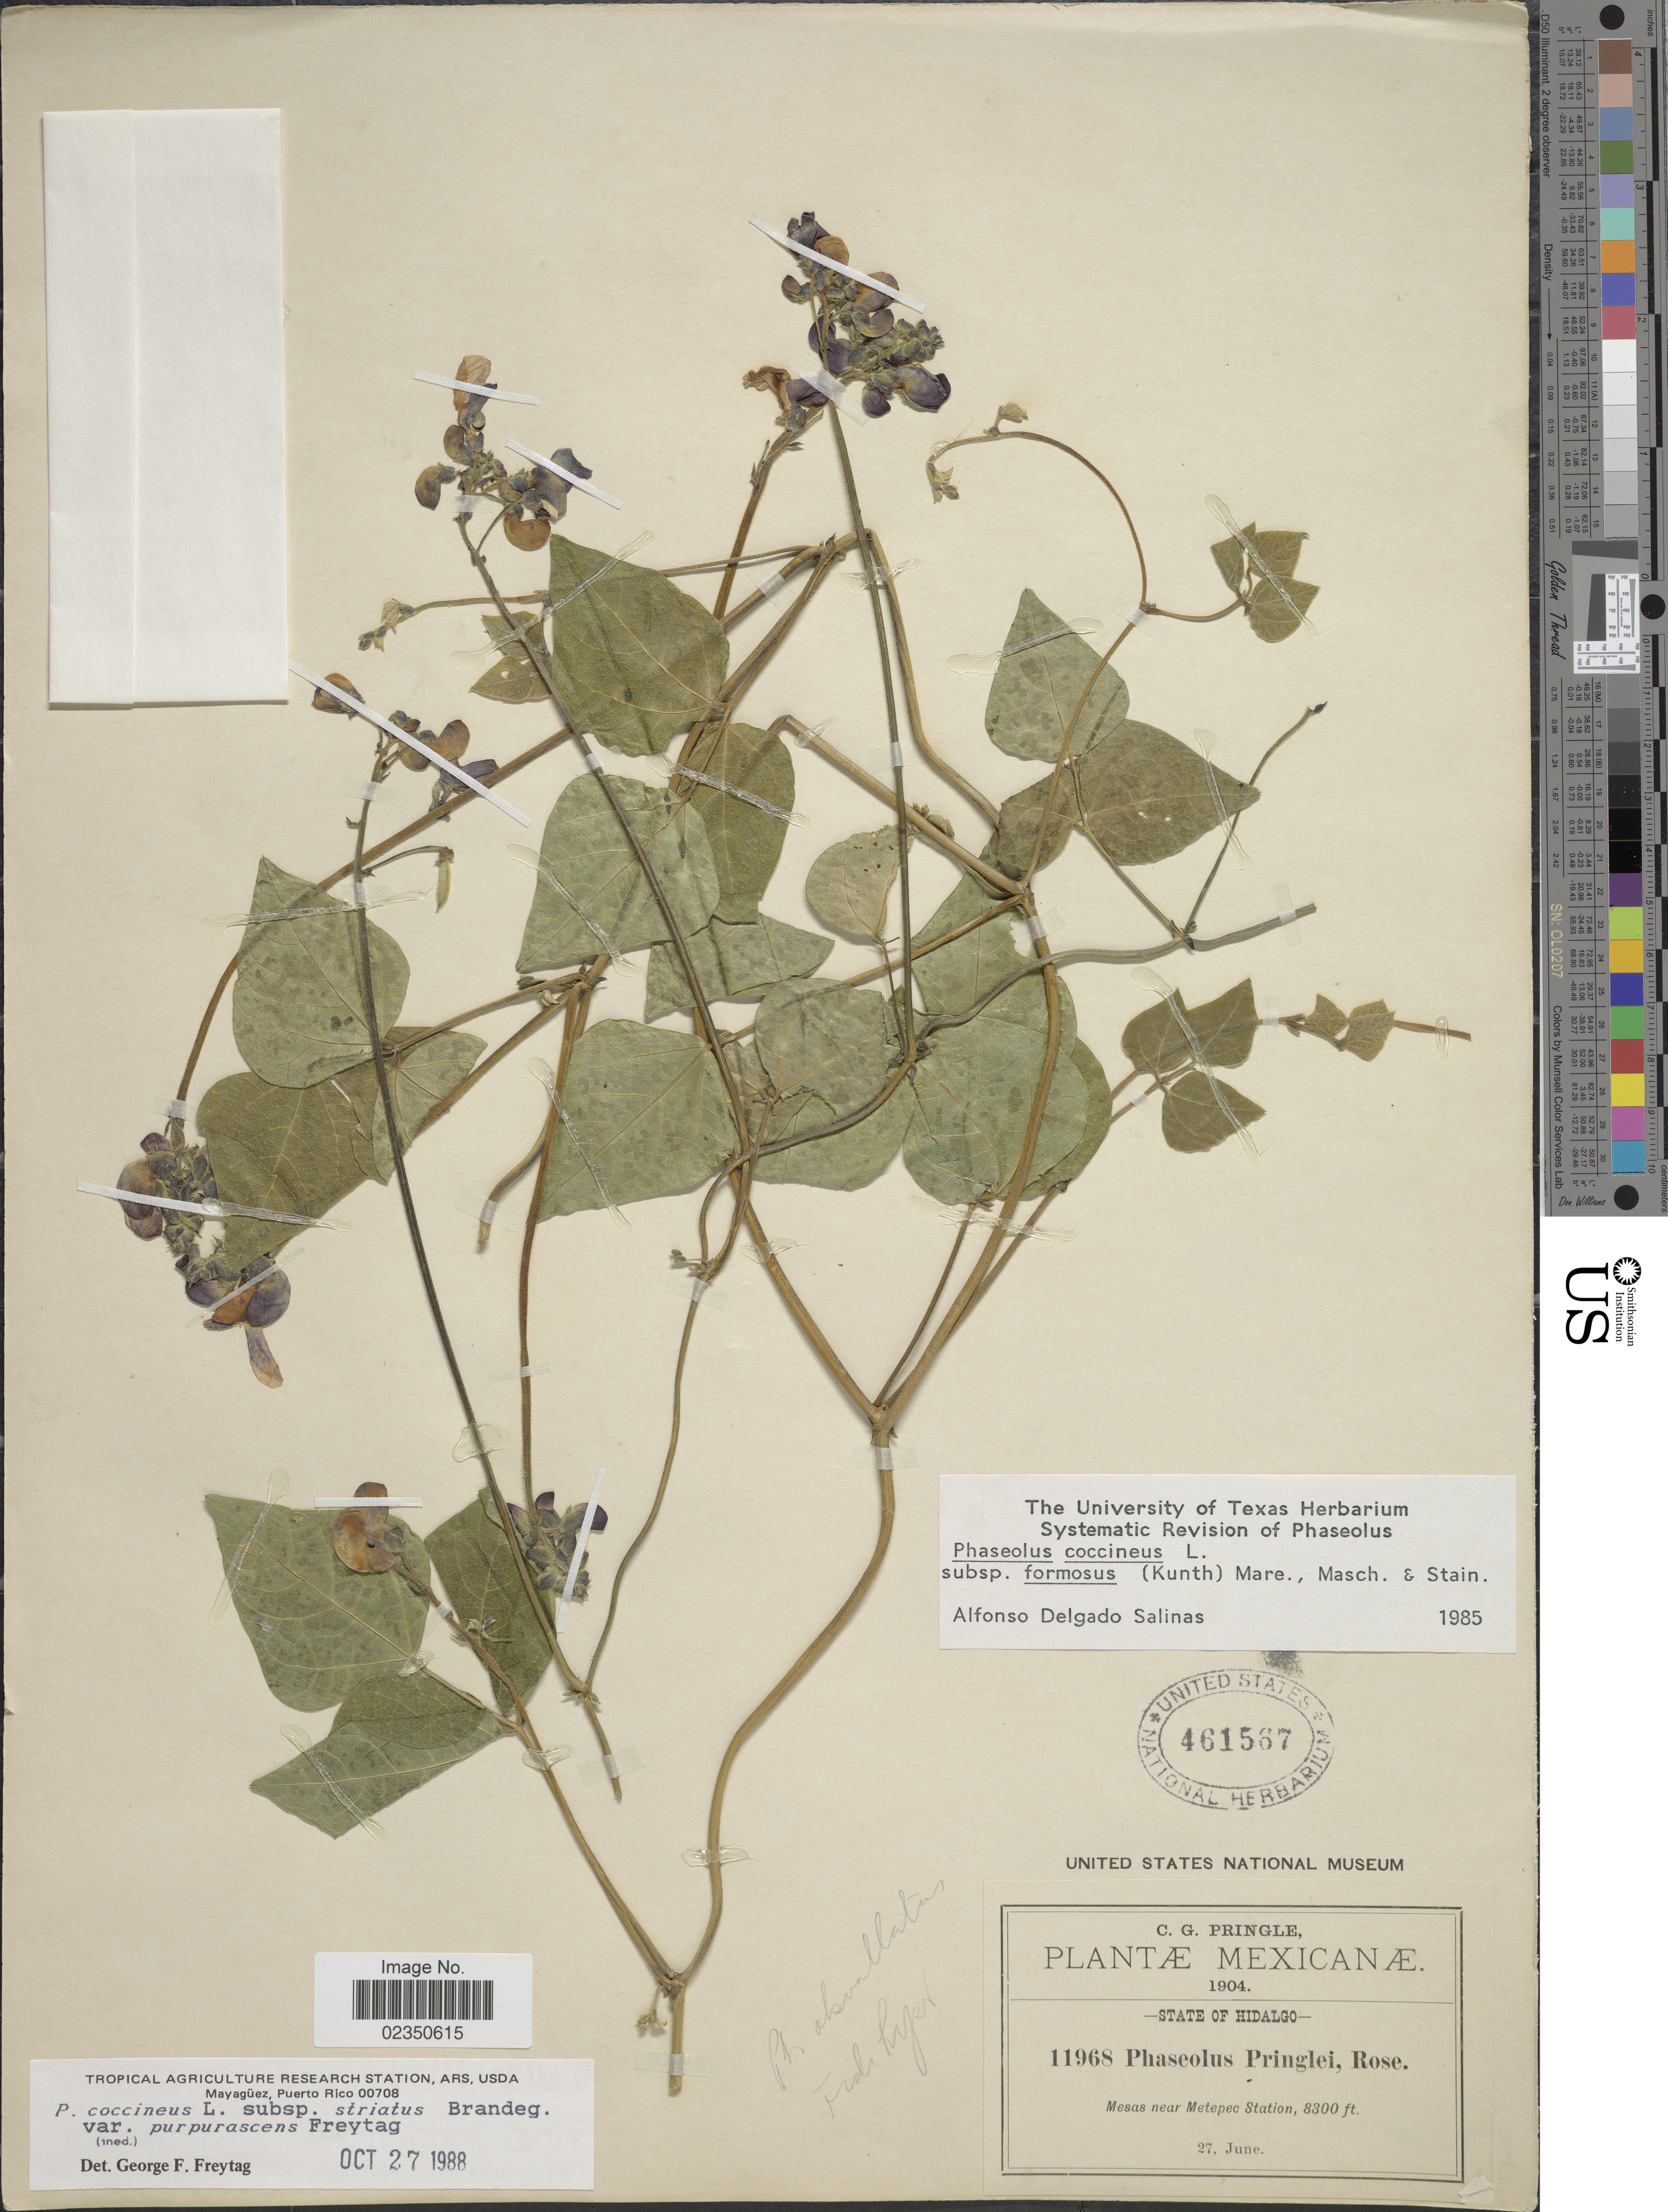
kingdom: Plantae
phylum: Tracheophyta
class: Magnoliopsida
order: Fabales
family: Fabaceae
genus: Phaseolus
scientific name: Phaseolus coccineus var. purpurascens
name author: Freytag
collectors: C. G. Pringle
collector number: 11968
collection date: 1904-06-27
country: Mexico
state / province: Hidalgo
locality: Mesas near Metepec Station.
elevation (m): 2530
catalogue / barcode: US 461567